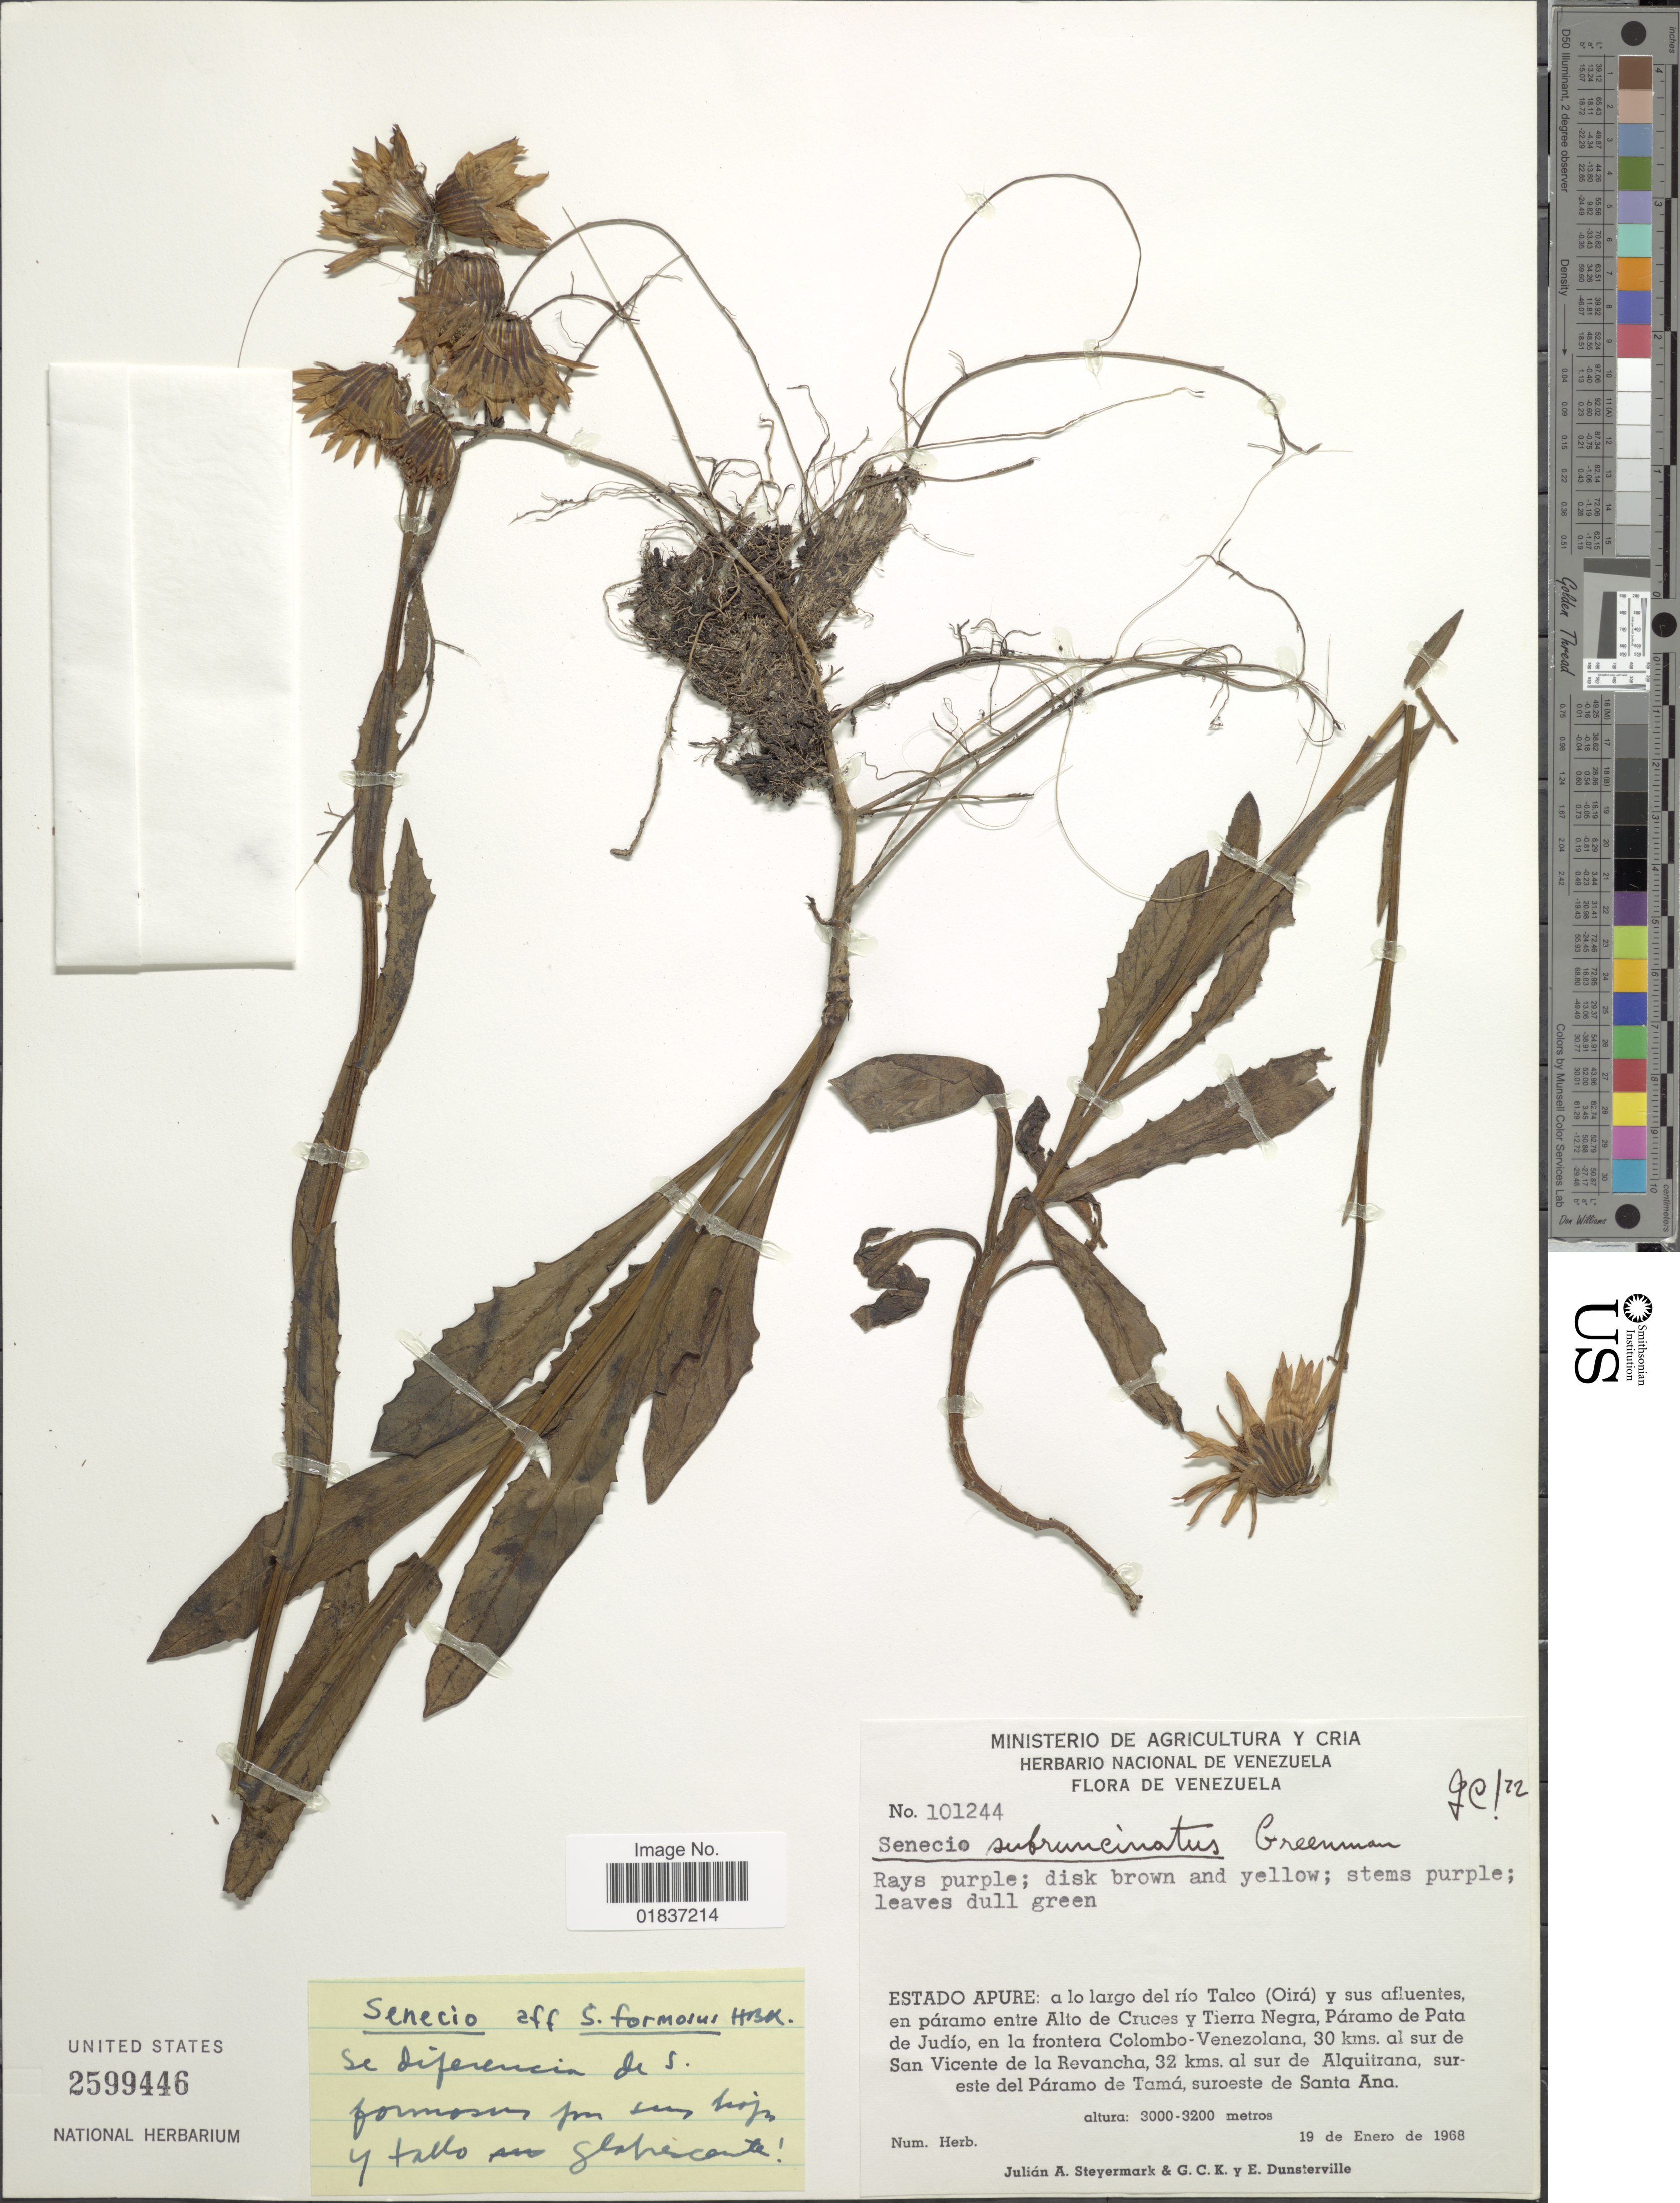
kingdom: Plantae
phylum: Tracheophyta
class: Magnoliopsida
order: Asterales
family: Asteraceae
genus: Senecio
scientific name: Senecio subruncinatus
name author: Greenm.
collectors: J. Steyermark, G. C. K. Dunsterville & E. Dunsterville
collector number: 101244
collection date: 1968-01-19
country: Venezuela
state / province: Apure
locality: Estado Apure: a lo largo del rio Talco (Oira) y sus afluentes, en paramo entre Alto de Cruces y Tierra Negra, Paramo de Pata de Judio, en la frontera Colombo-Venezolano, 30 kms. al sur de San Vicente de la Revancha, 32 kms. al sur de Alquitrana, sureste del Paramo de Tama, suroeste de Santa Ana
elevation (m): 3000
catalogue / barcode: US 2599446